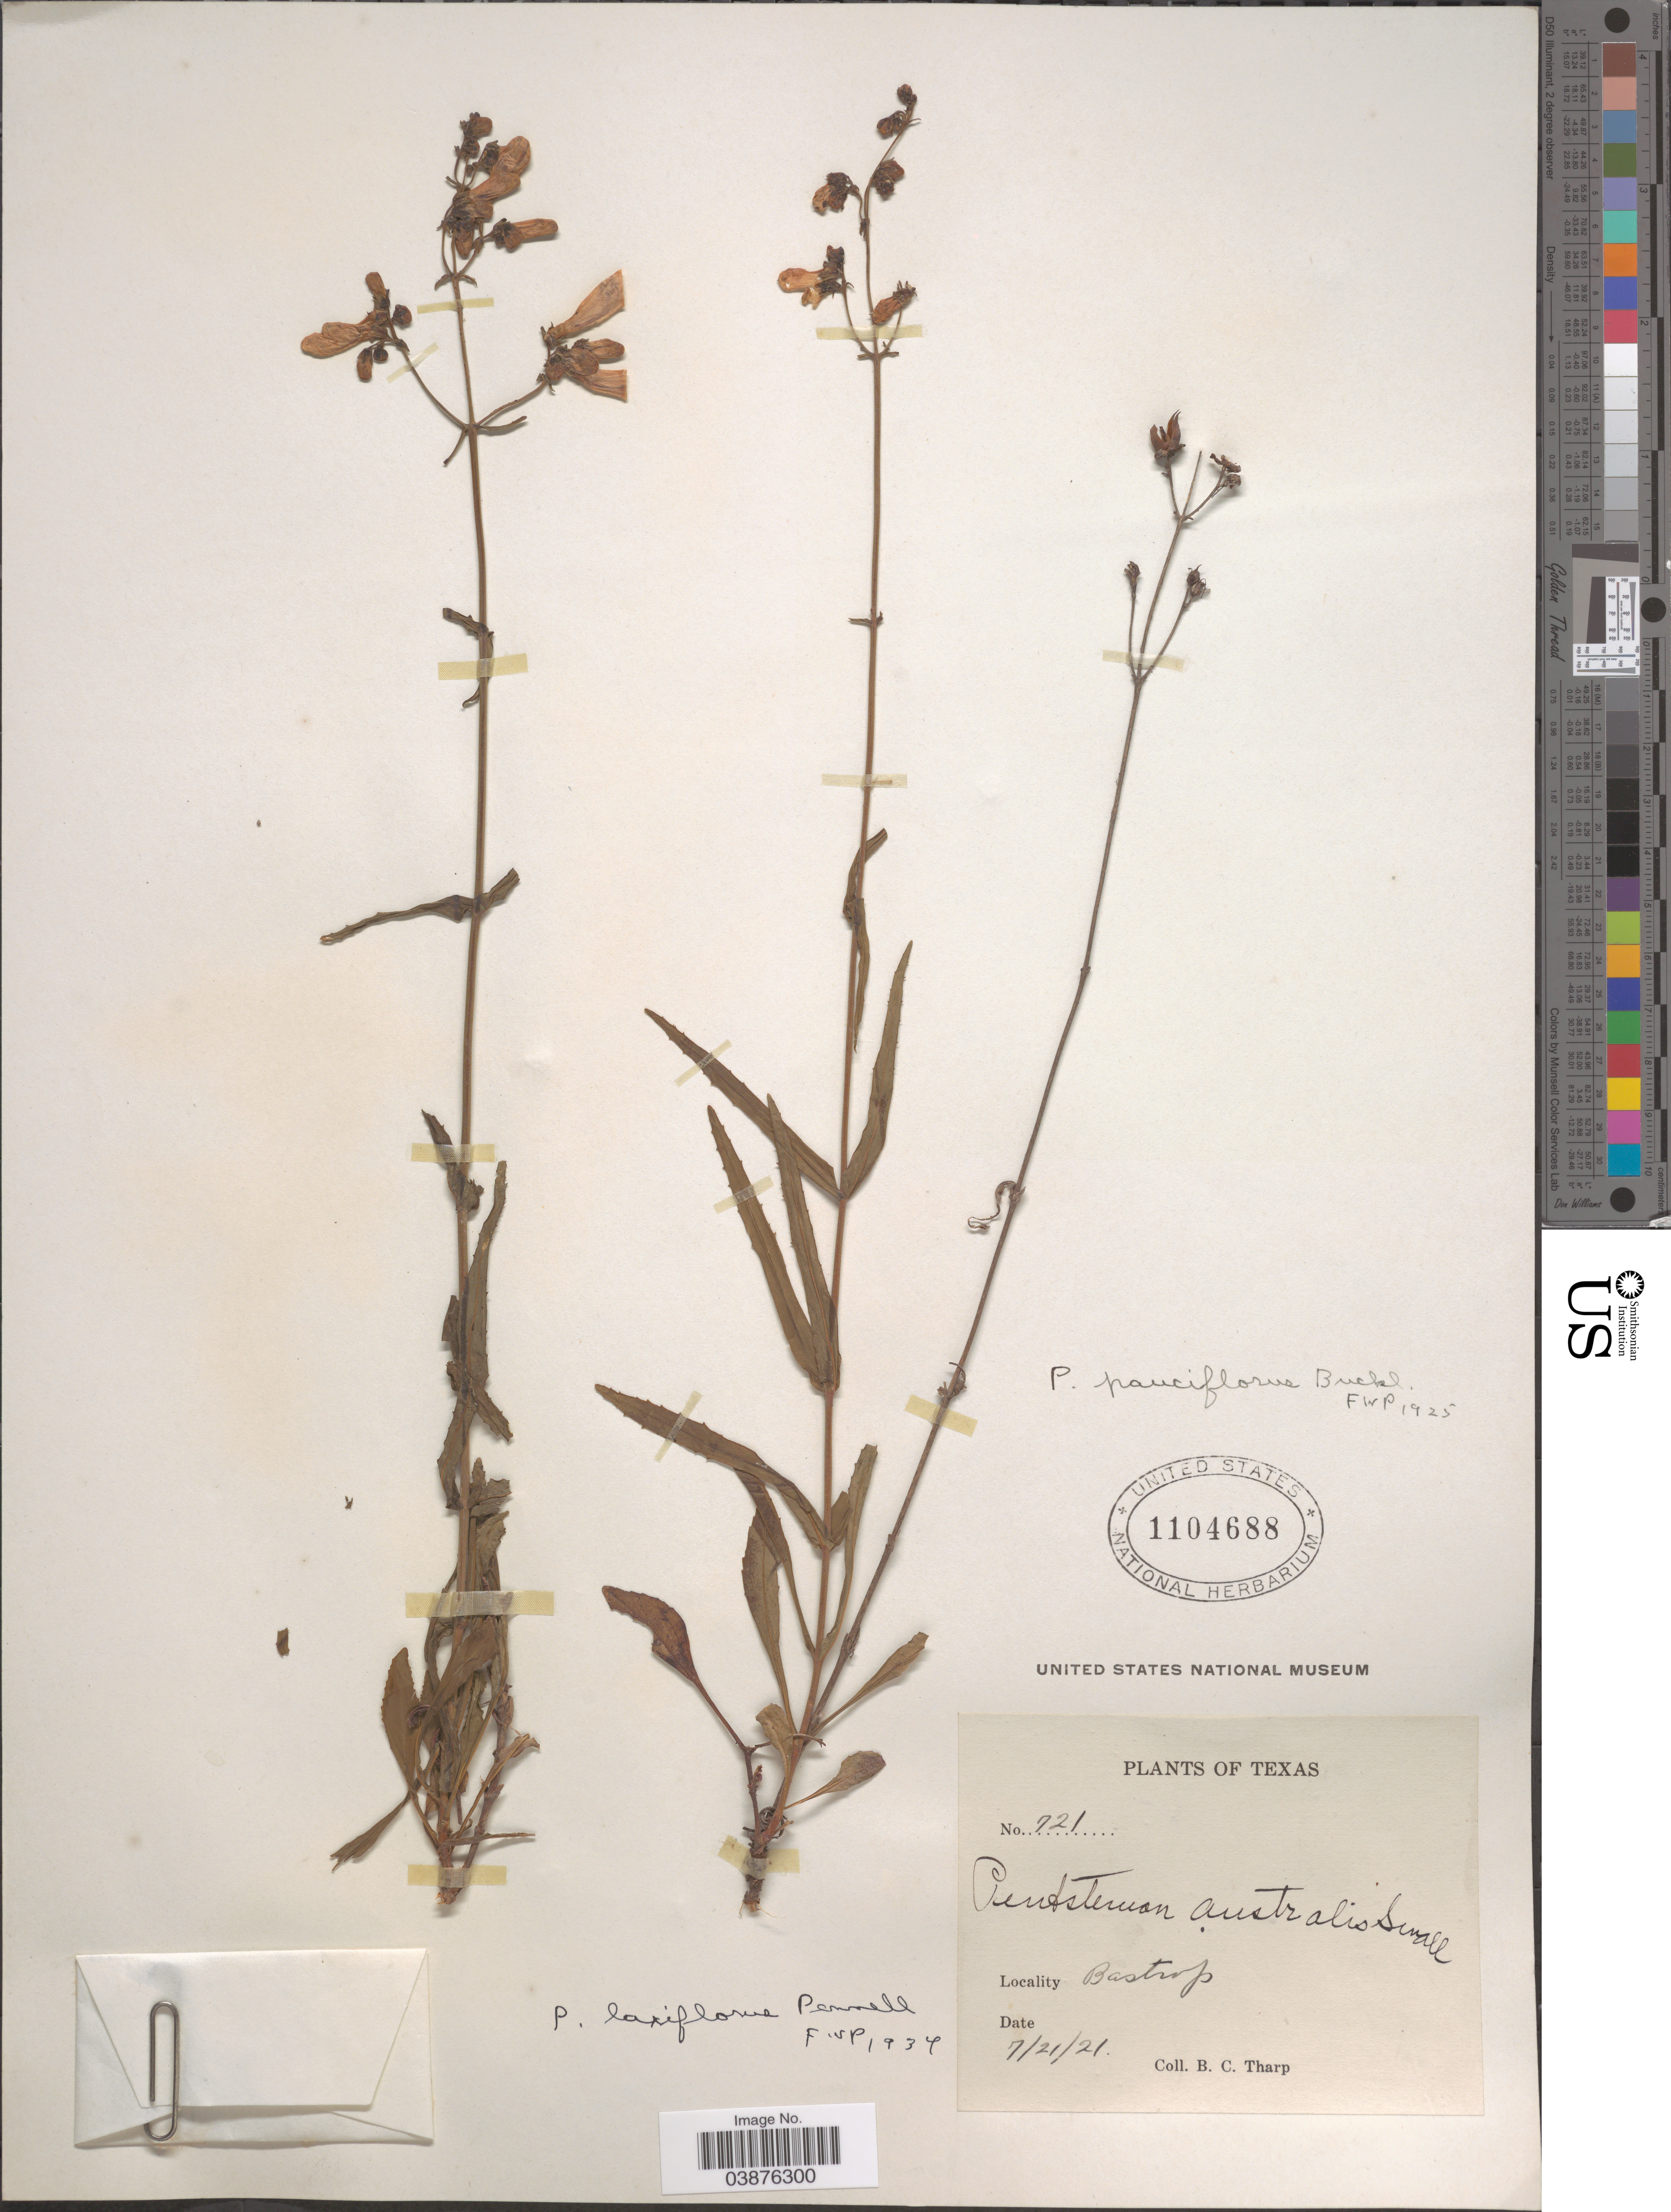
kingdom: Plantae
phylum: Tracheophyta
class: Magnoliopsida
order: Lamiales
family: Plantaginaceae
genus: Penstemon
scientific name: Penstemon laxiflorus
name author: Pennell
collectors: B. C. Tharp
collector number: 721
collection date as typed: Transcribed d/m/y: 21/7/21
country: United States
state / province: Texas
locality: Bastrop.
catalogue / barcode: US 1104688